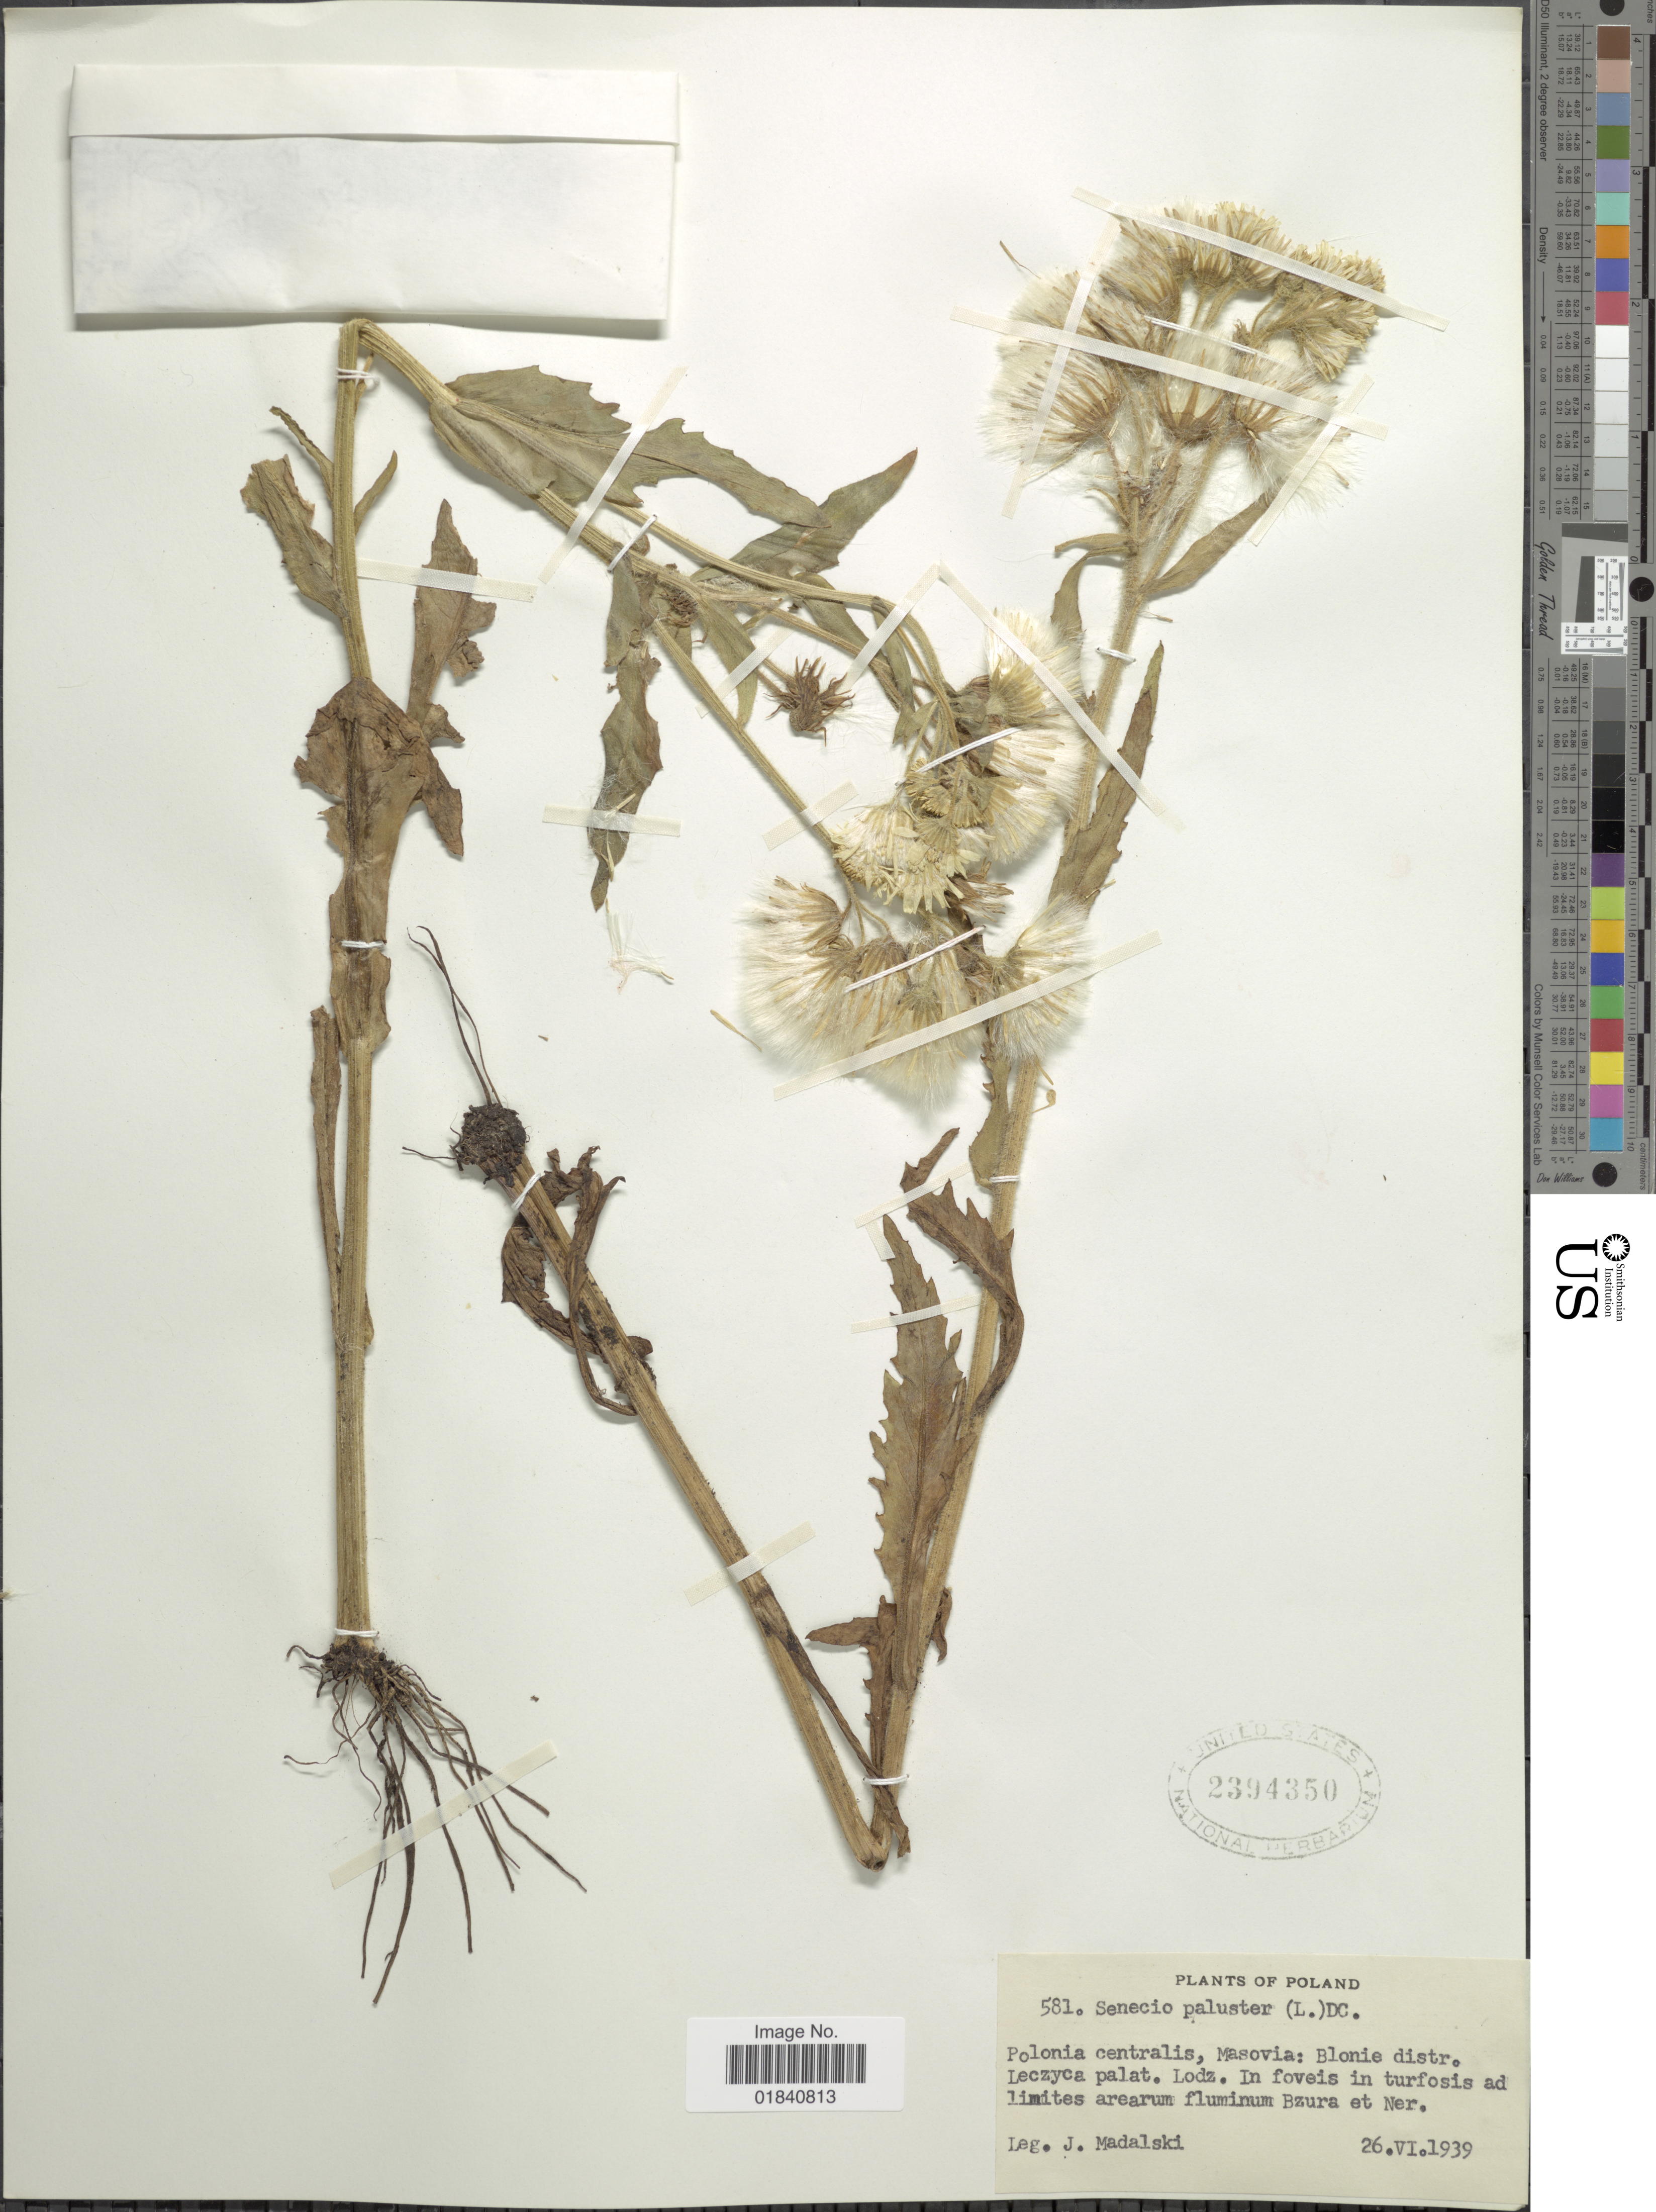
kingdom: Plantae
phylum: Tracheophyta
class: Magnoliopsida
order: Asterales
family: Asteraceae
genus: Tephroseris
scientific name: Tephroseris palustris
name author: (L.) Rchb.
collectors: J. Madalski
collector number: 581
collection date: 1939-06-26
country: Poland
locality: Polonia centralis, Masovia: Blonie distr.Leczyca palat. Lodz.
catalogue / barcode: US 2394350